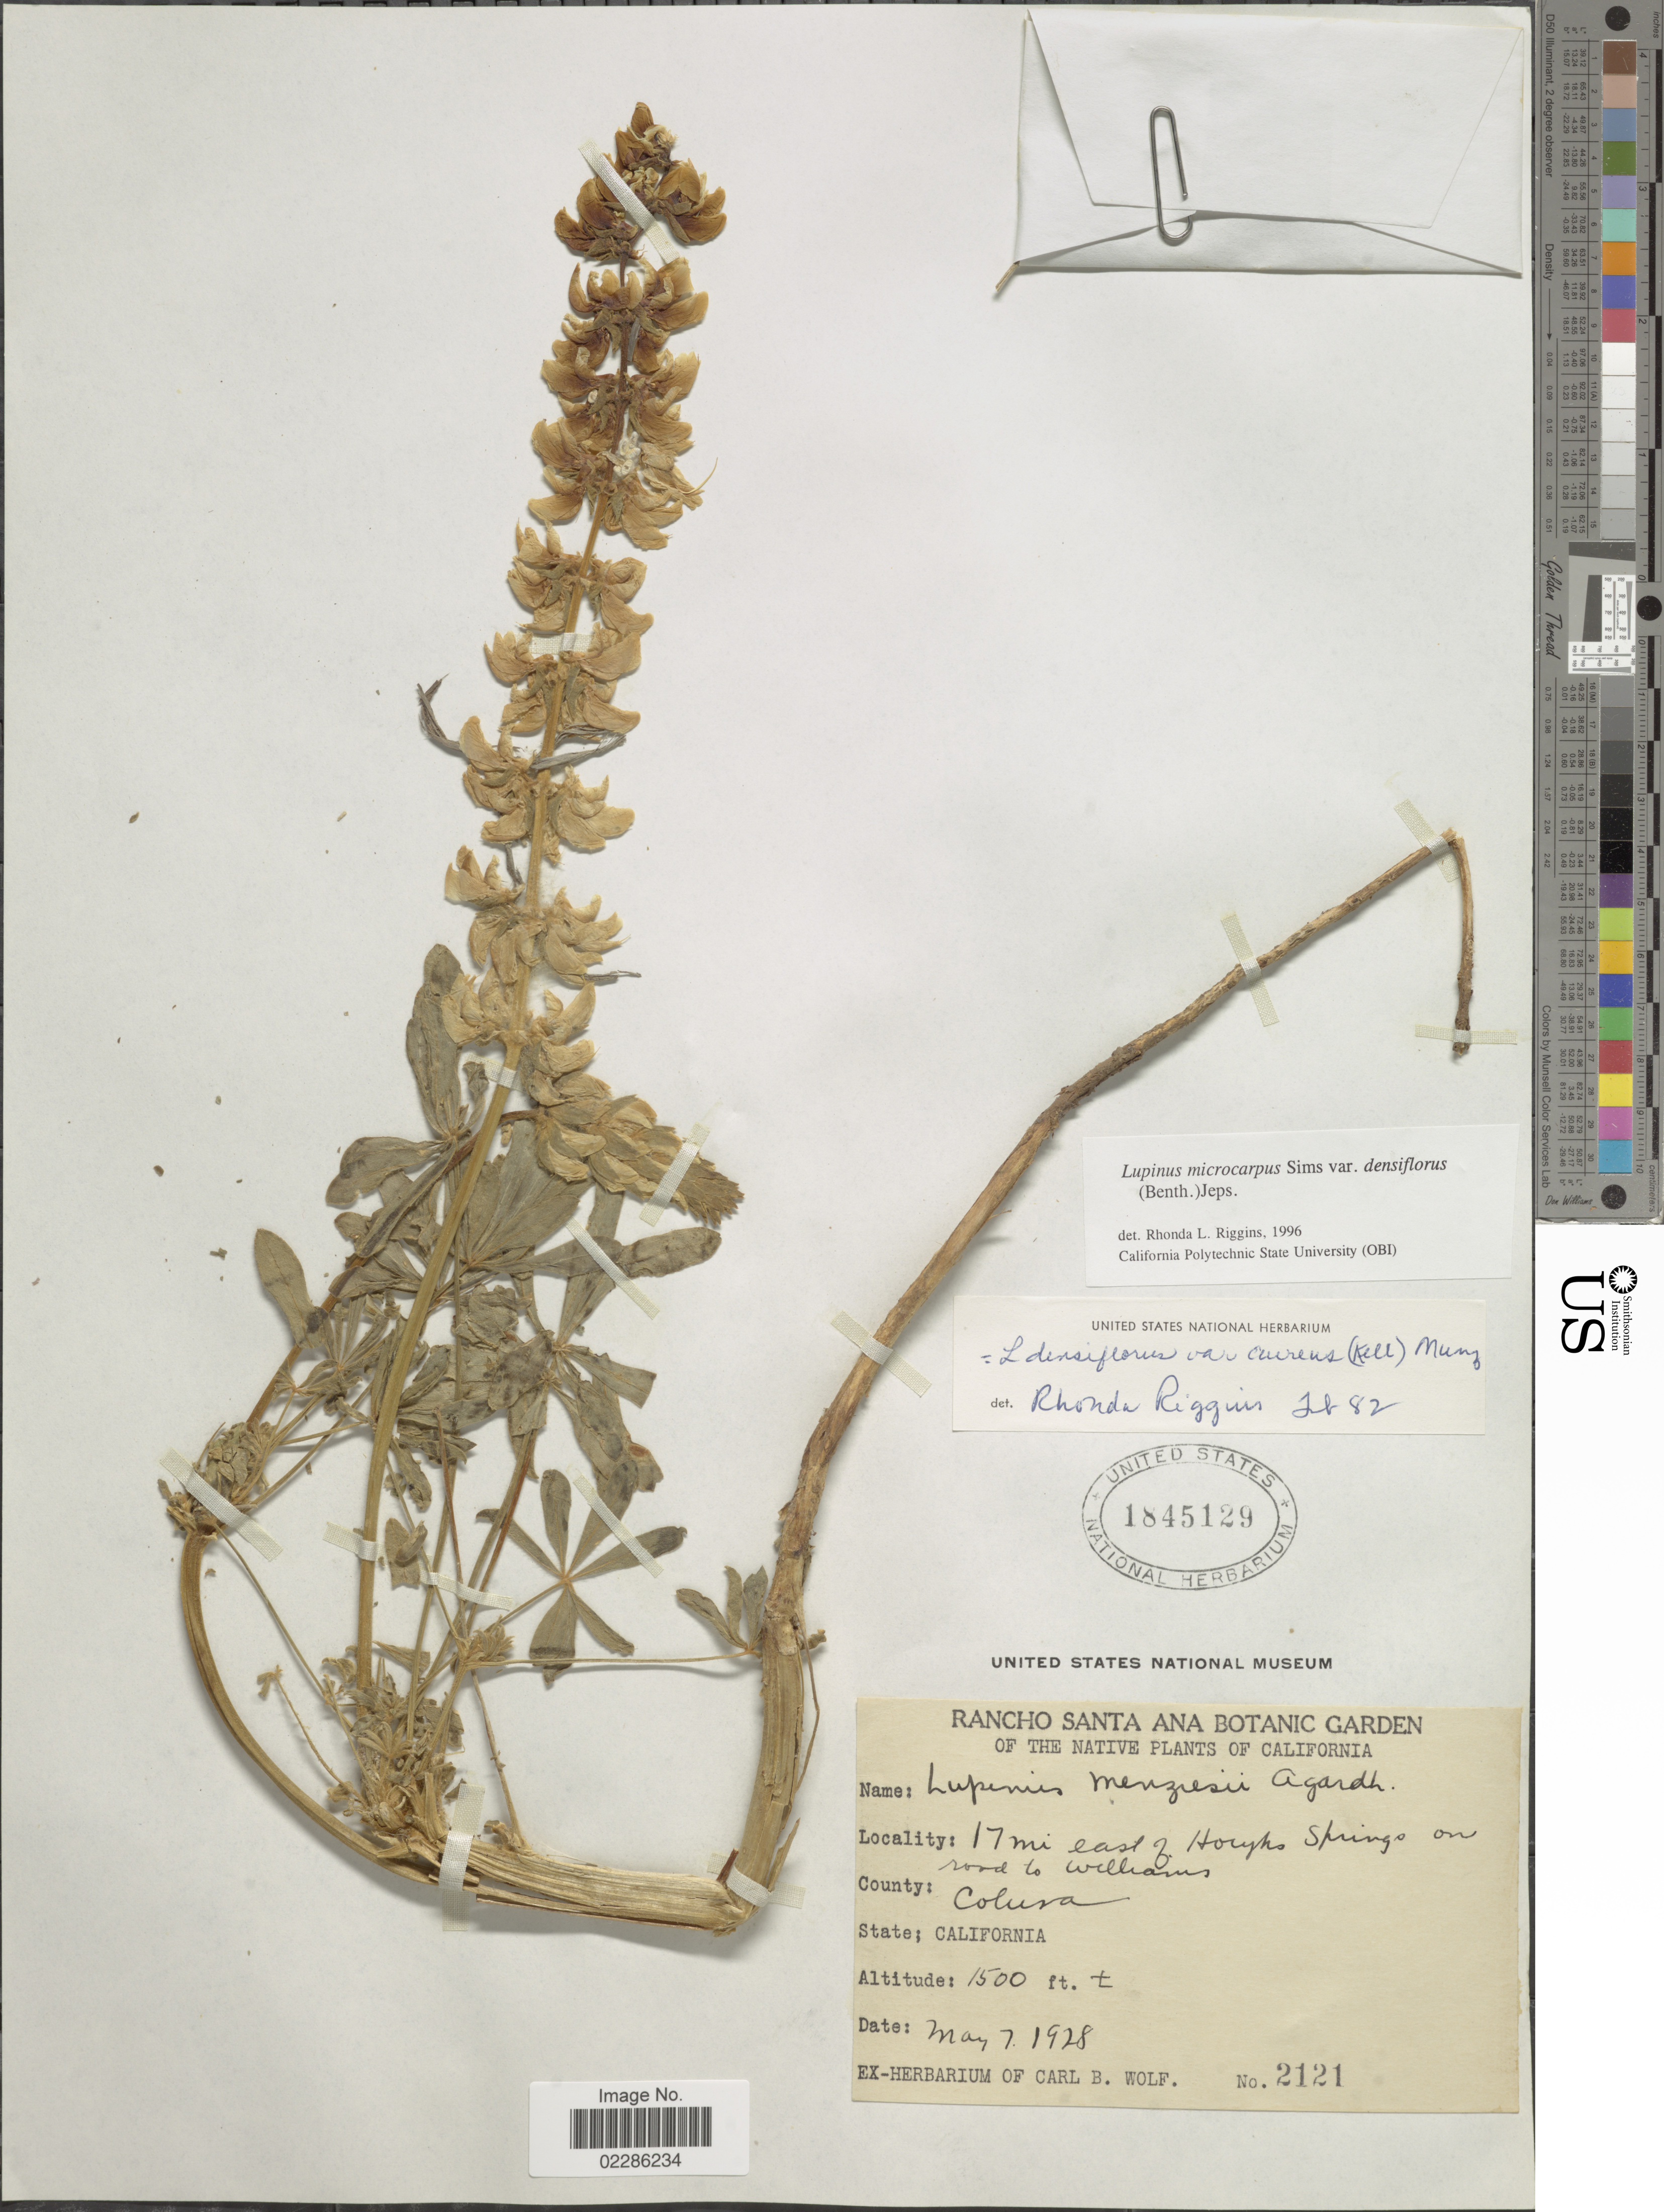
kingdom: Plantae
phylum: Tracheophyta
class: Magnoliopsida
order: Fabales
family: Fabaceae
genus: Lupinus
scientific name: Lupinus microcarpus var. densiflorus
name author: (Benth.) Jeps.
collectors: ex herb. Carl B. Wolf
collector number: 2121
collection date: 1928-05-07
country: United States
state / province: California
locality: The Native of California, 17 mi east of Houghs Springs on road to Williams, Colura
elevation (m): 457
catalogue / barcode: US 1845129